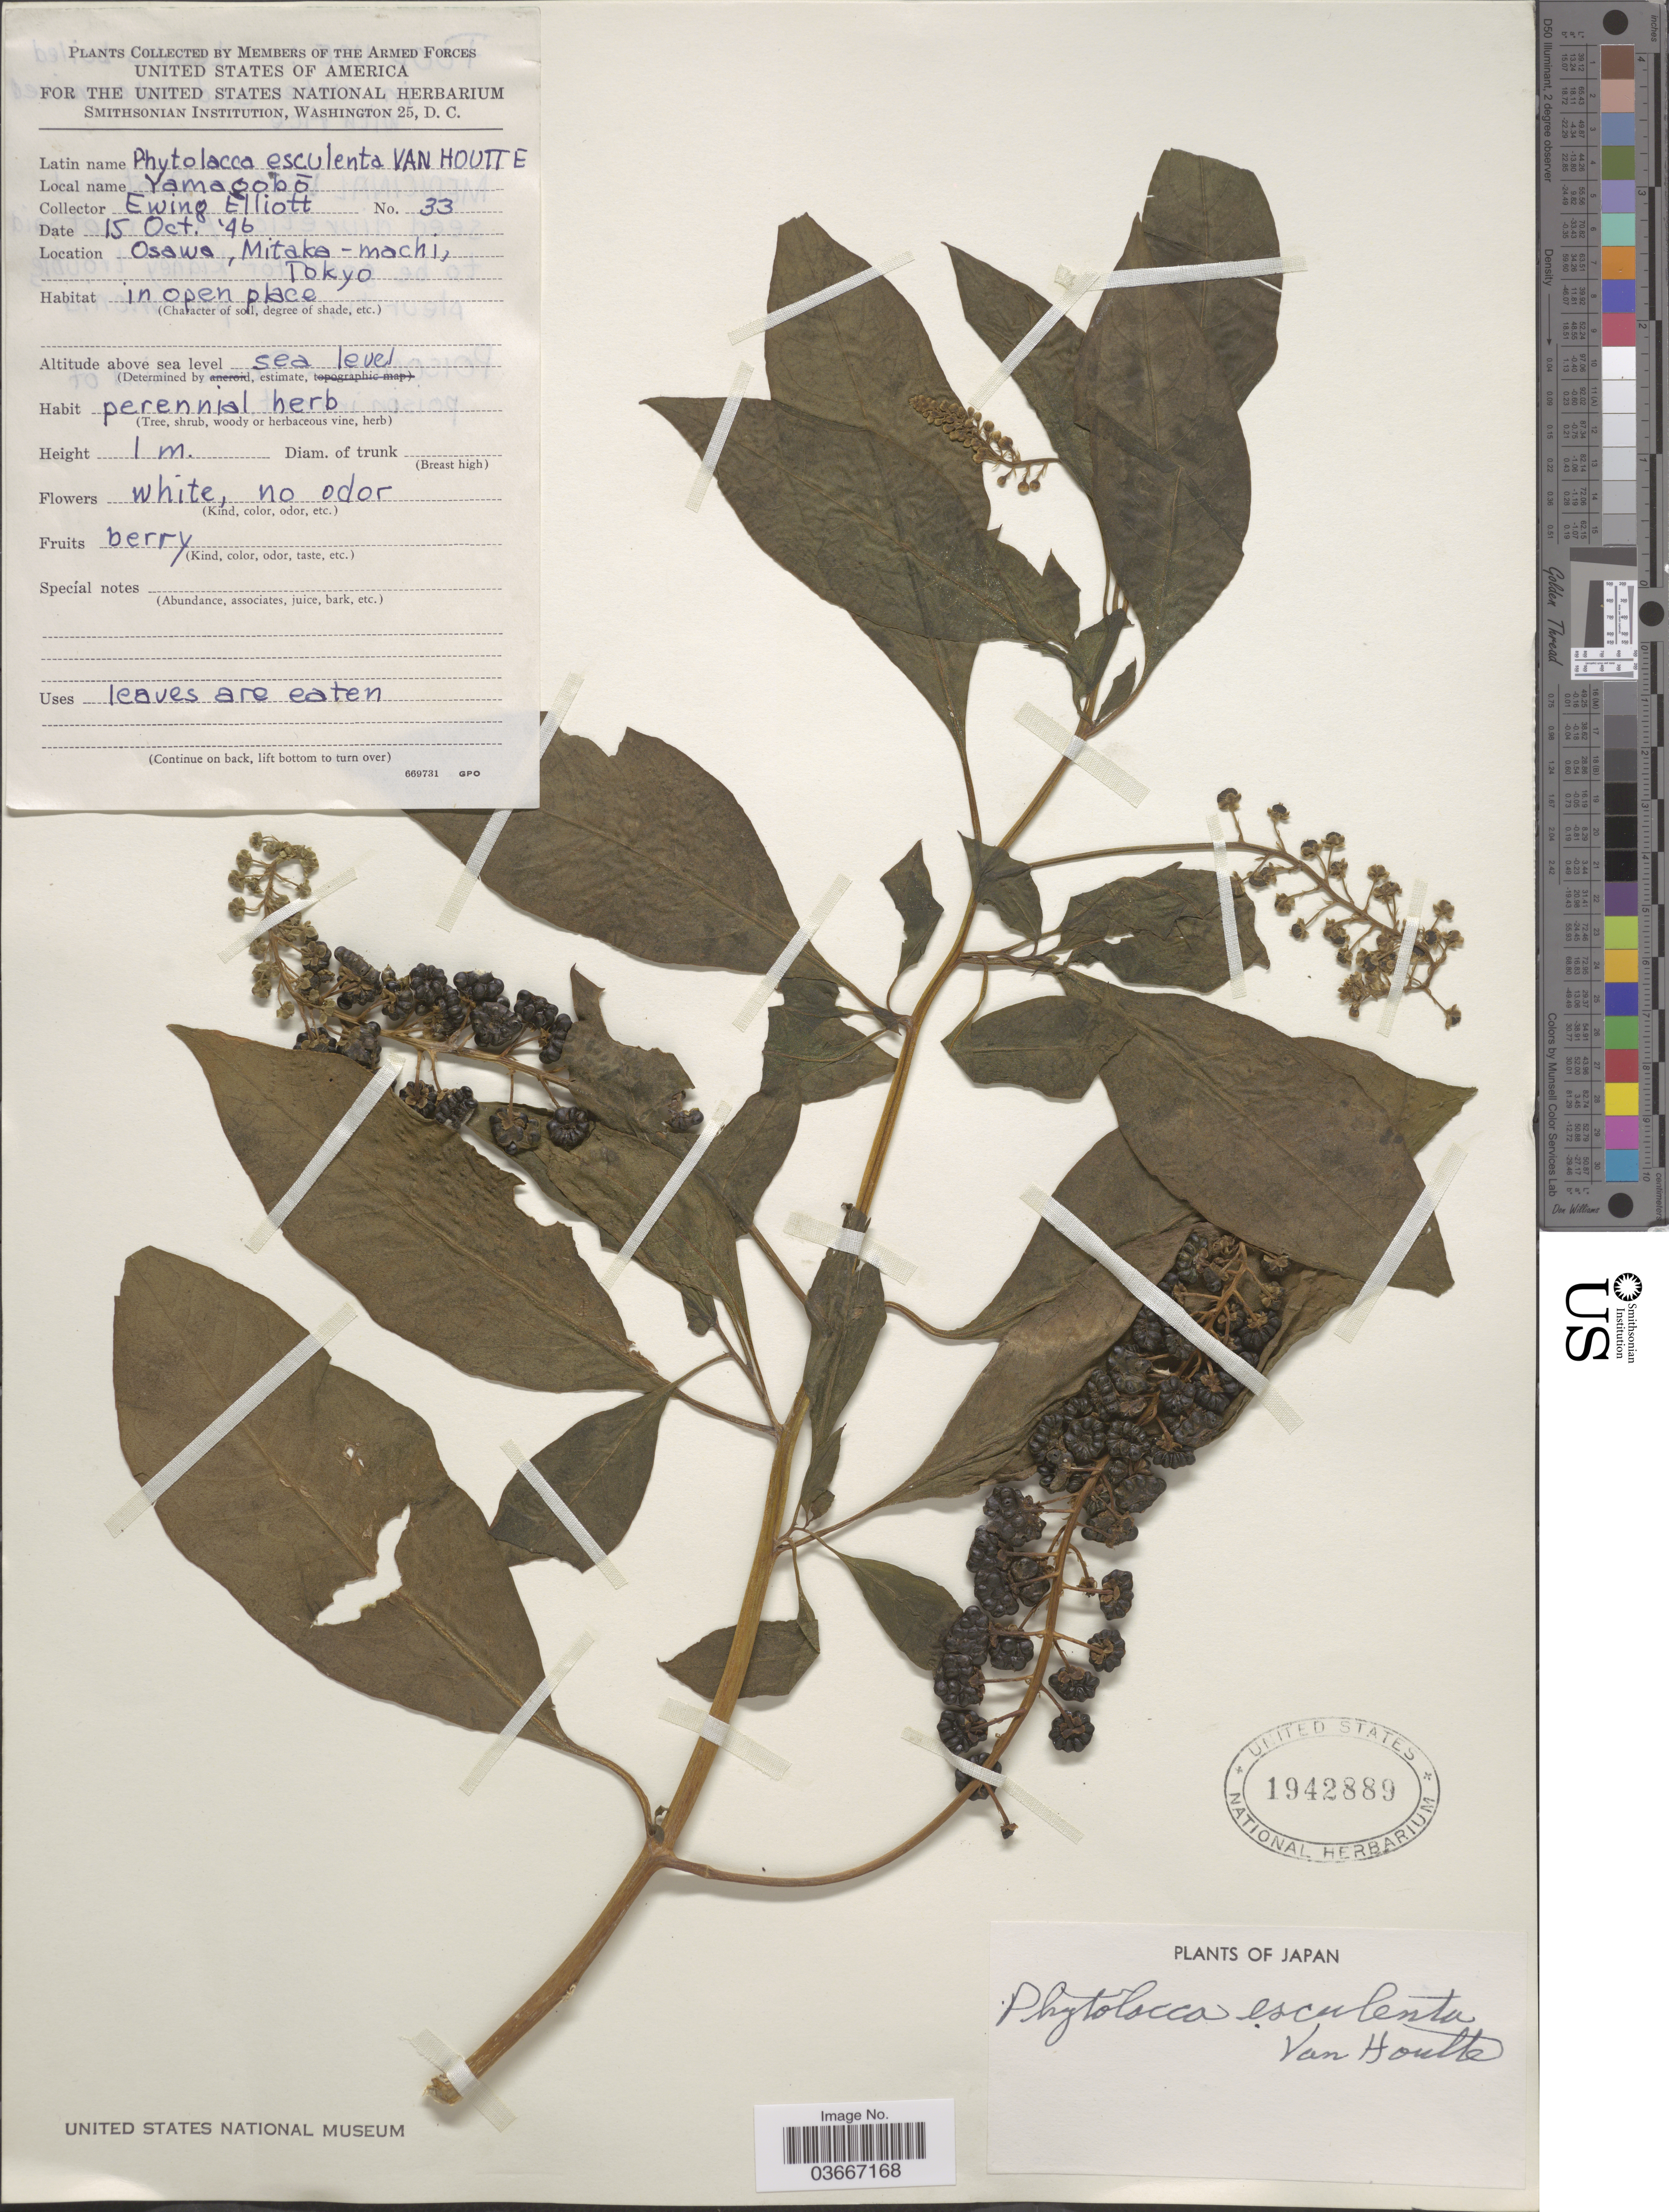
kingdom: Plantae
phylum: Tracheophyta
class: Magnoliopsida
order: Caryophyllales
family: Phytolaccaceae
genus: Phytolacca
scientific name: Phytolacca esculenta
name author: Van Houtte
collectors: E. Elliott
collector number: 33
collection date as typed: Transcribed d/m/y: 15/10/46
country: Japan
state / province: Tokyo, Federal City of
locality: Osawa, Mitaka-machi, Tokyo.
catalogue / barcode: US 1942889